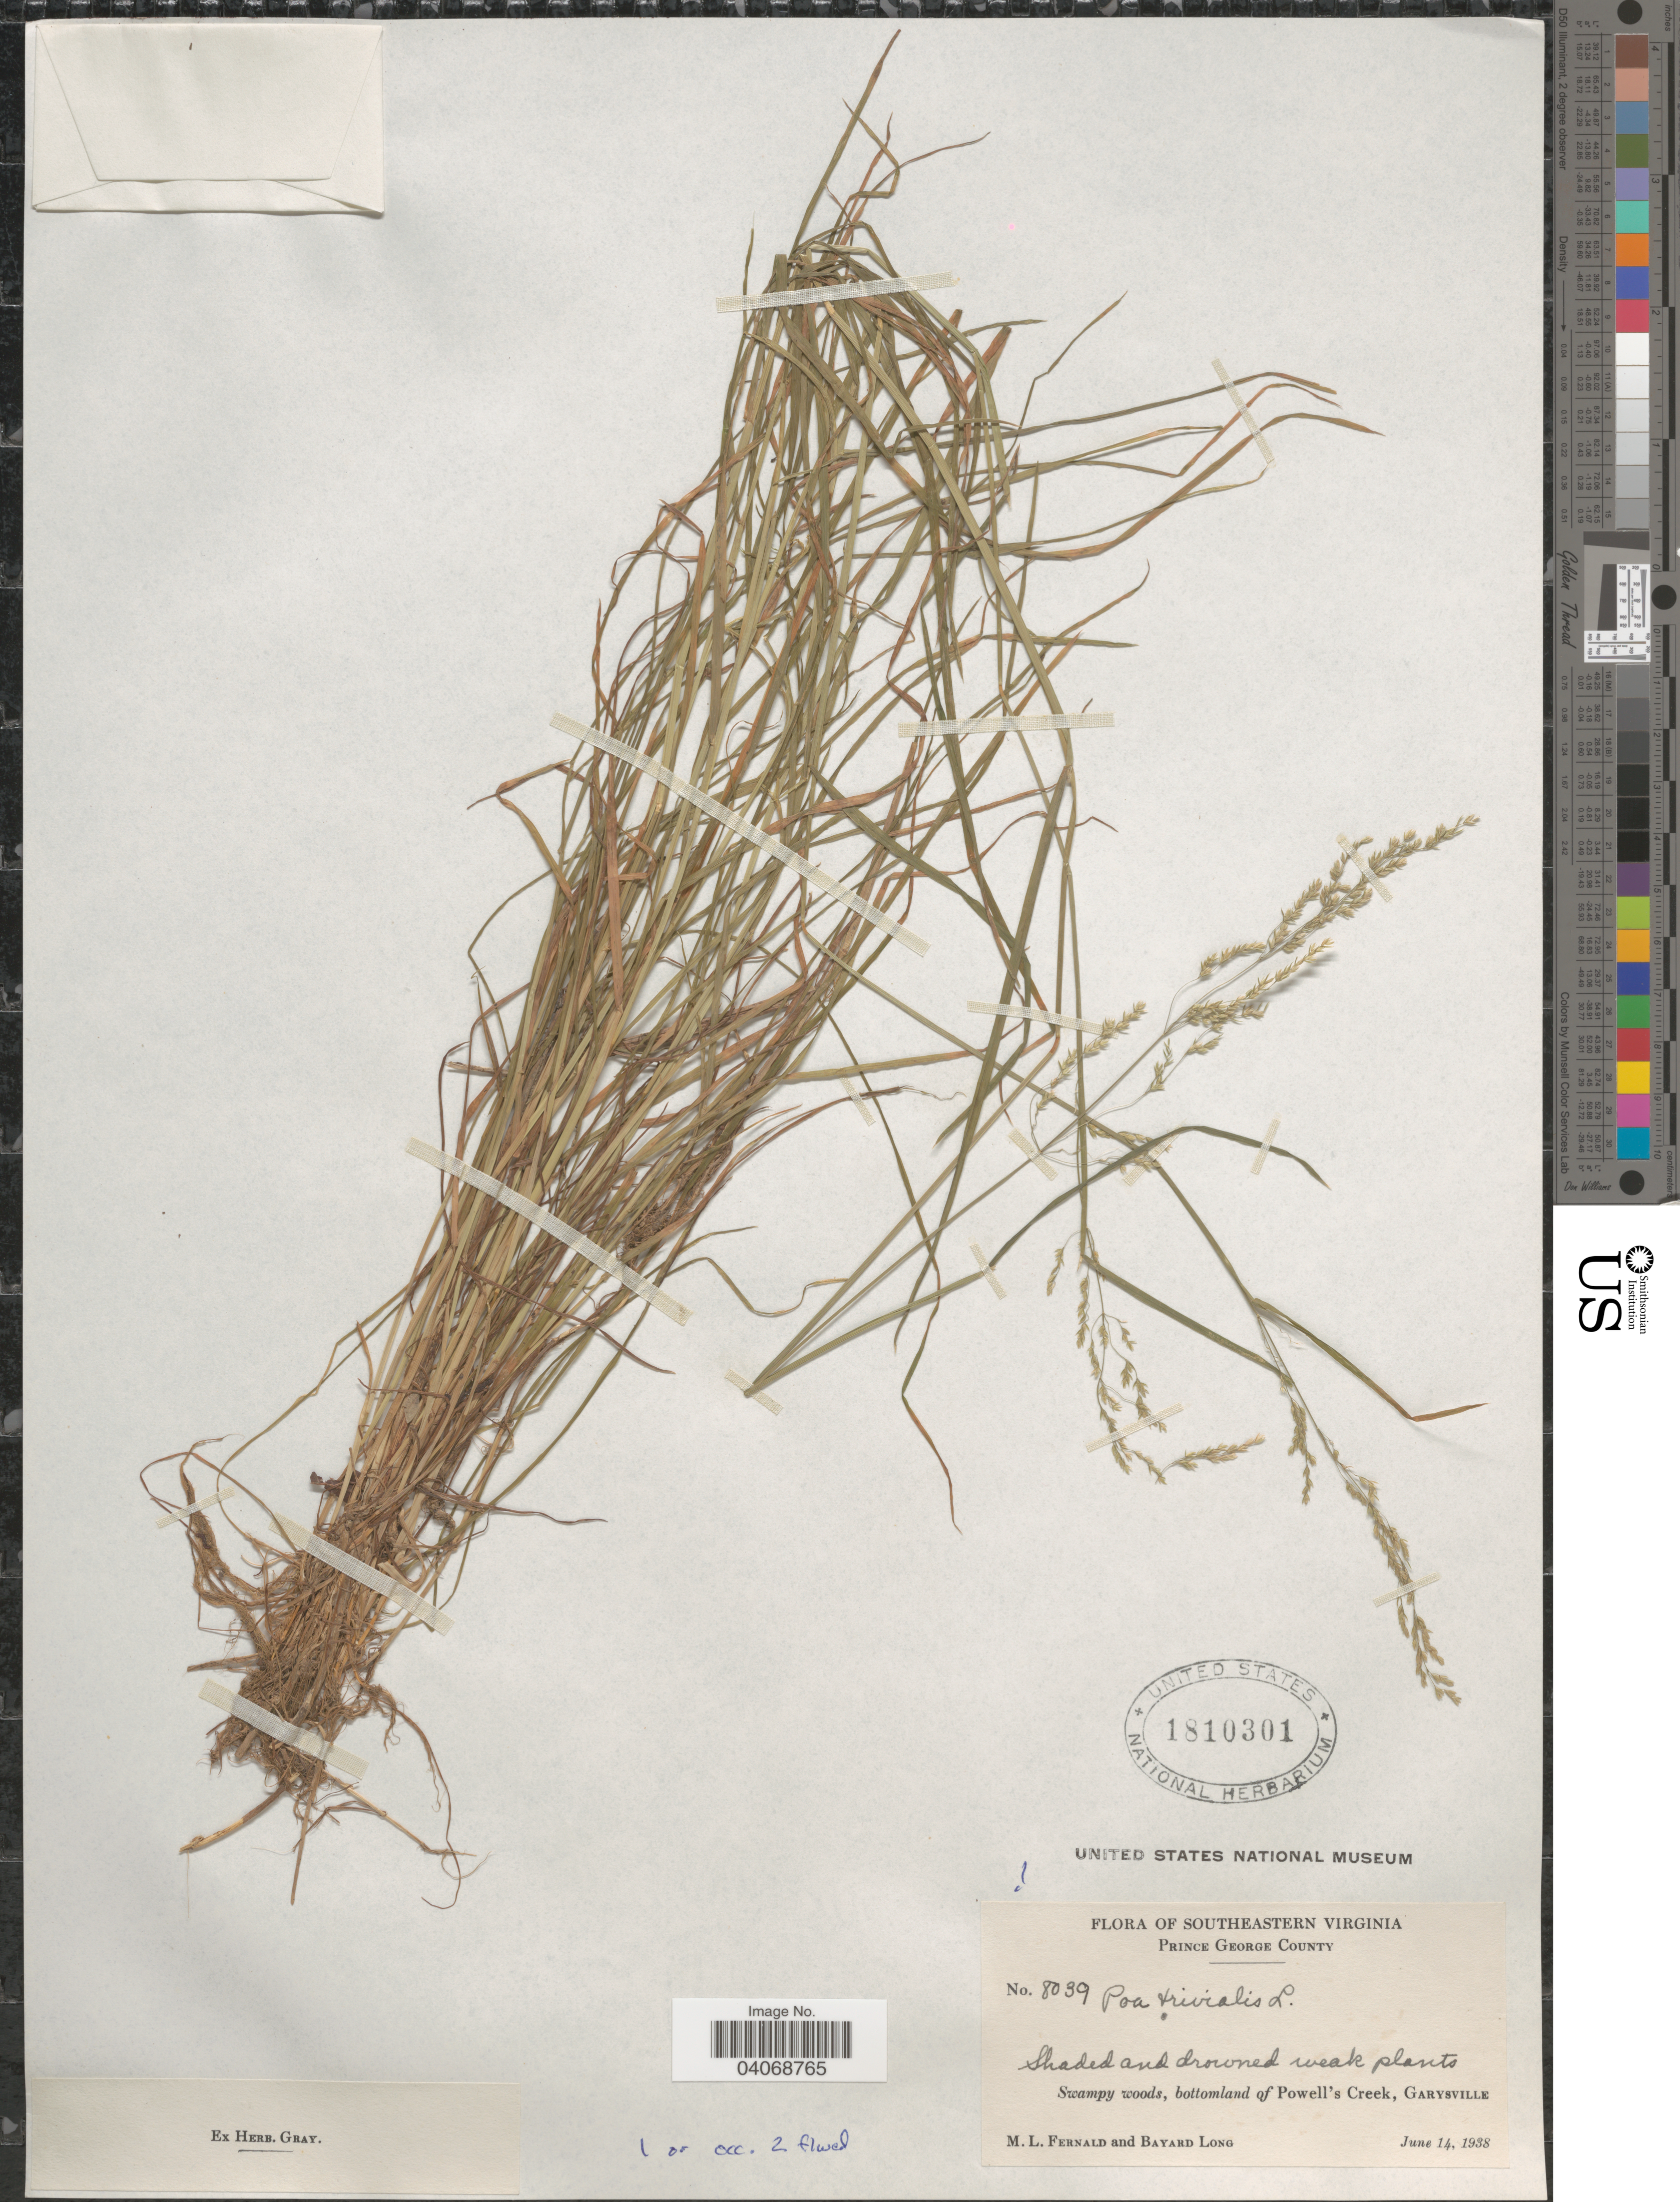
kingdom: Plantae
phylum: Tracheophyta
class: Liliopsida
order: Poales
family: Poaceae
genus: Poa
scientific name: Poa trivialis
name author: L.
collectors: M. L. Fernald & B. Long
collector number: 8039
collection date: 1938-06-14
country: United States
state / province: Virginia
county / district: Prince George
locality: Southeastern Virginia. Prince George County. Swampy woods, bottomland of Powell's Creek, Garysville.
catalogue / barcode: US 1810301